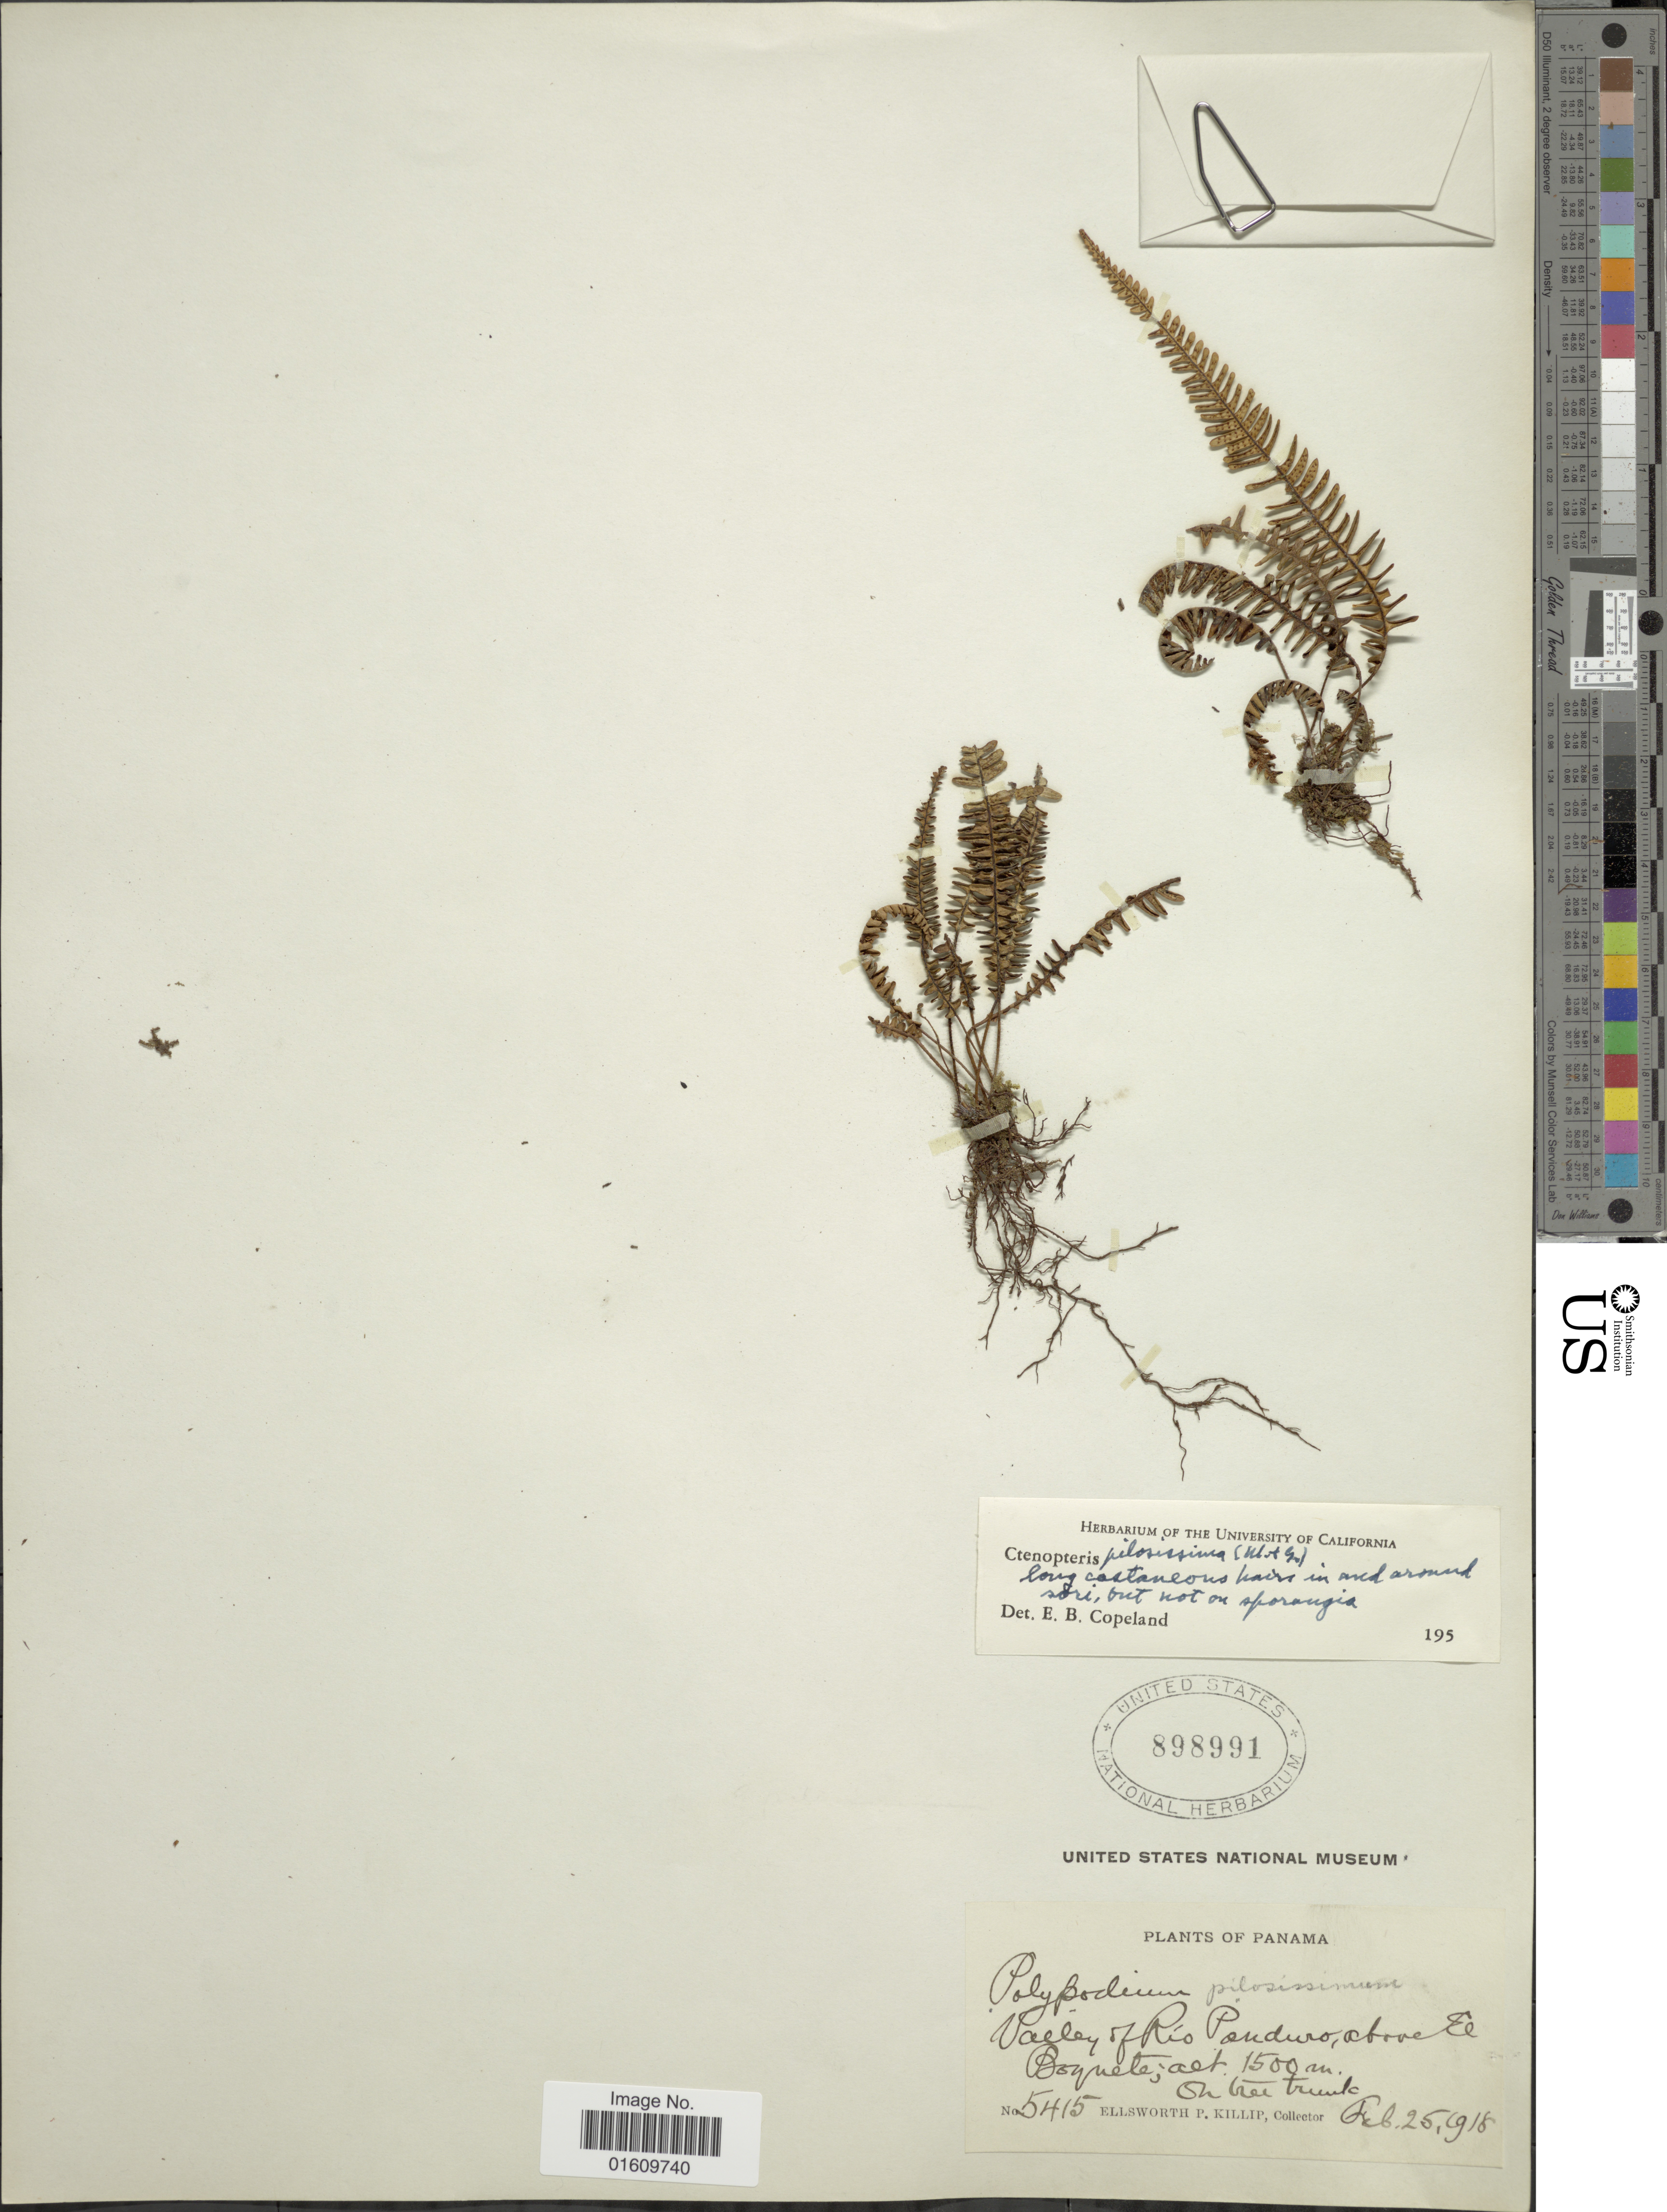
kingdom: Plantae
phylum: Tracheophyta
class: Polypodiopsida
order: Polypodiales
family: Polypodiaceae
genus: Melpomene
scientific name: Melpomene xiphopteroides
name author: (Liebm.) A.R. Sm. & R.C. Moran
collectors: E. P. Killip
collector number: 5415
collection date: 1918-02-25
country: Panama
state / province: Chiriqui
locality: Valley of Rio Ponduro, above El Boquete.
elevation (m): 1500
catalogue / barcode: US 898991